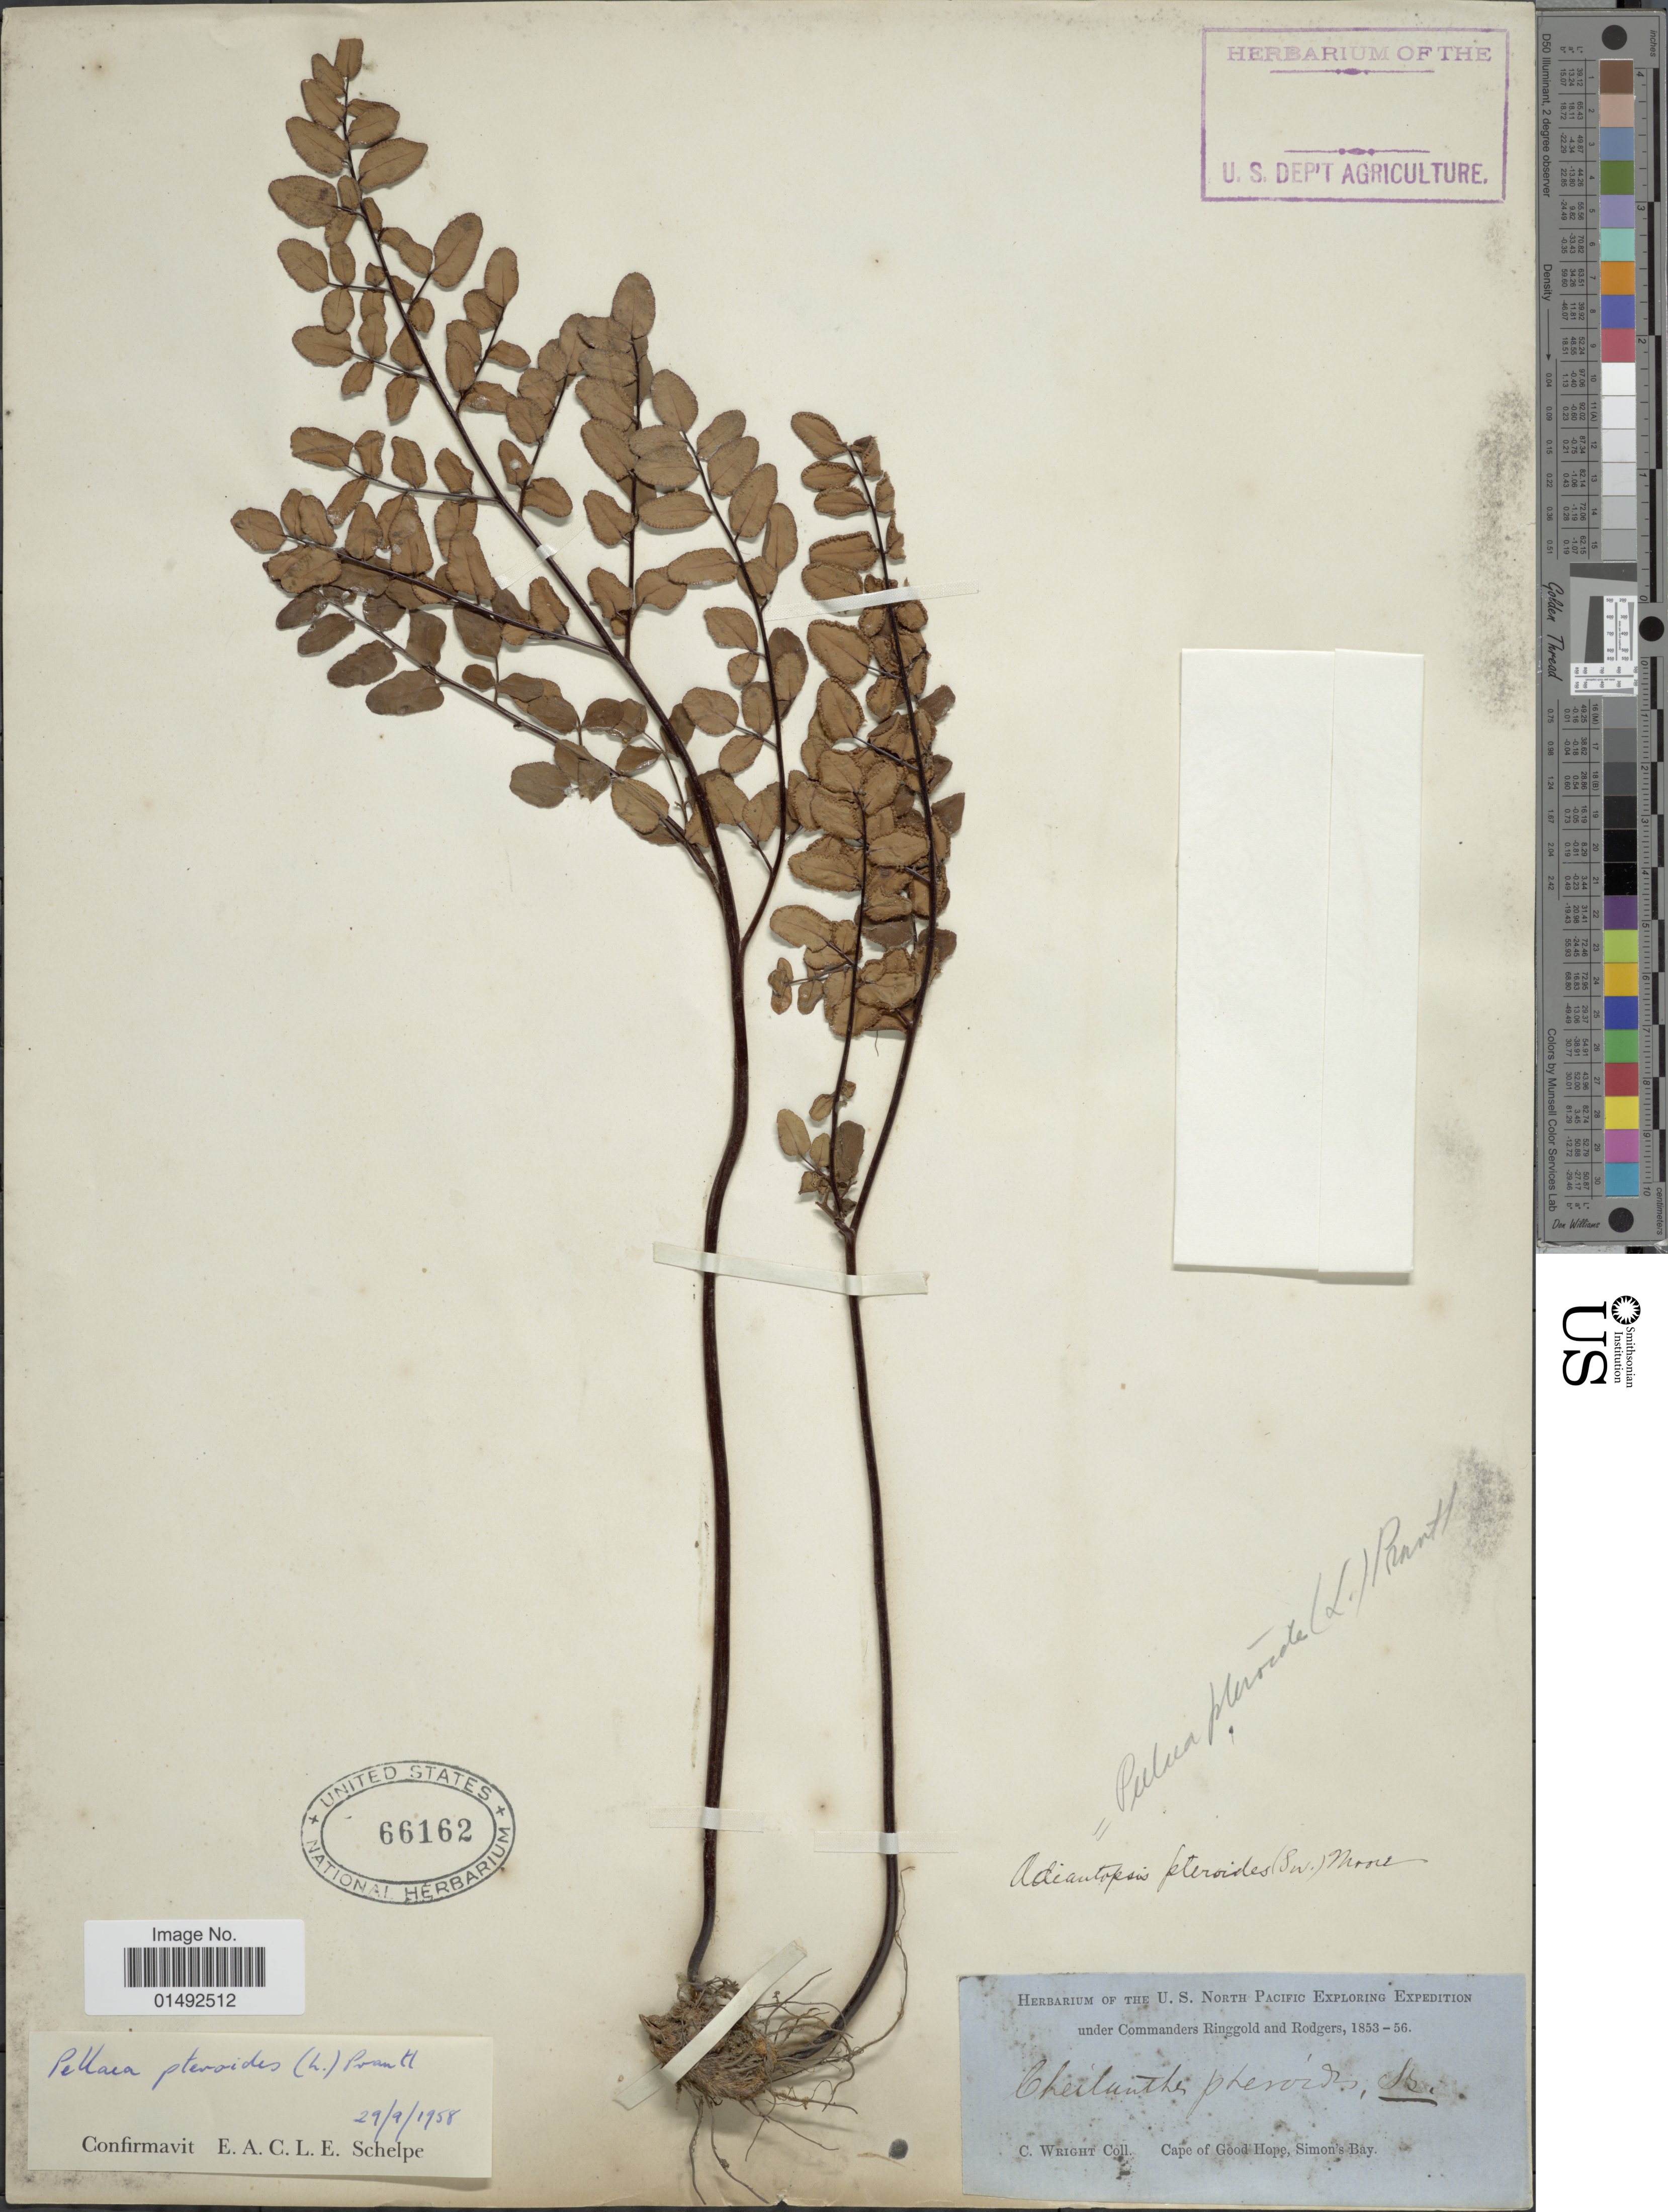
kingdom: Plantae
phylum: Tracheophyta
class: Polypodiopsida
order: Polypodiales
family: Pteridaceae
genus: Pellaea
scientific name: Pellaea pteroides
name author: (L.) Prantl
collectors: C. Wright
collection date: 1853/1856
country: South Africa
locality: Cape of Good Hope, Simon's Bay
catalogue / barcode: US 66162